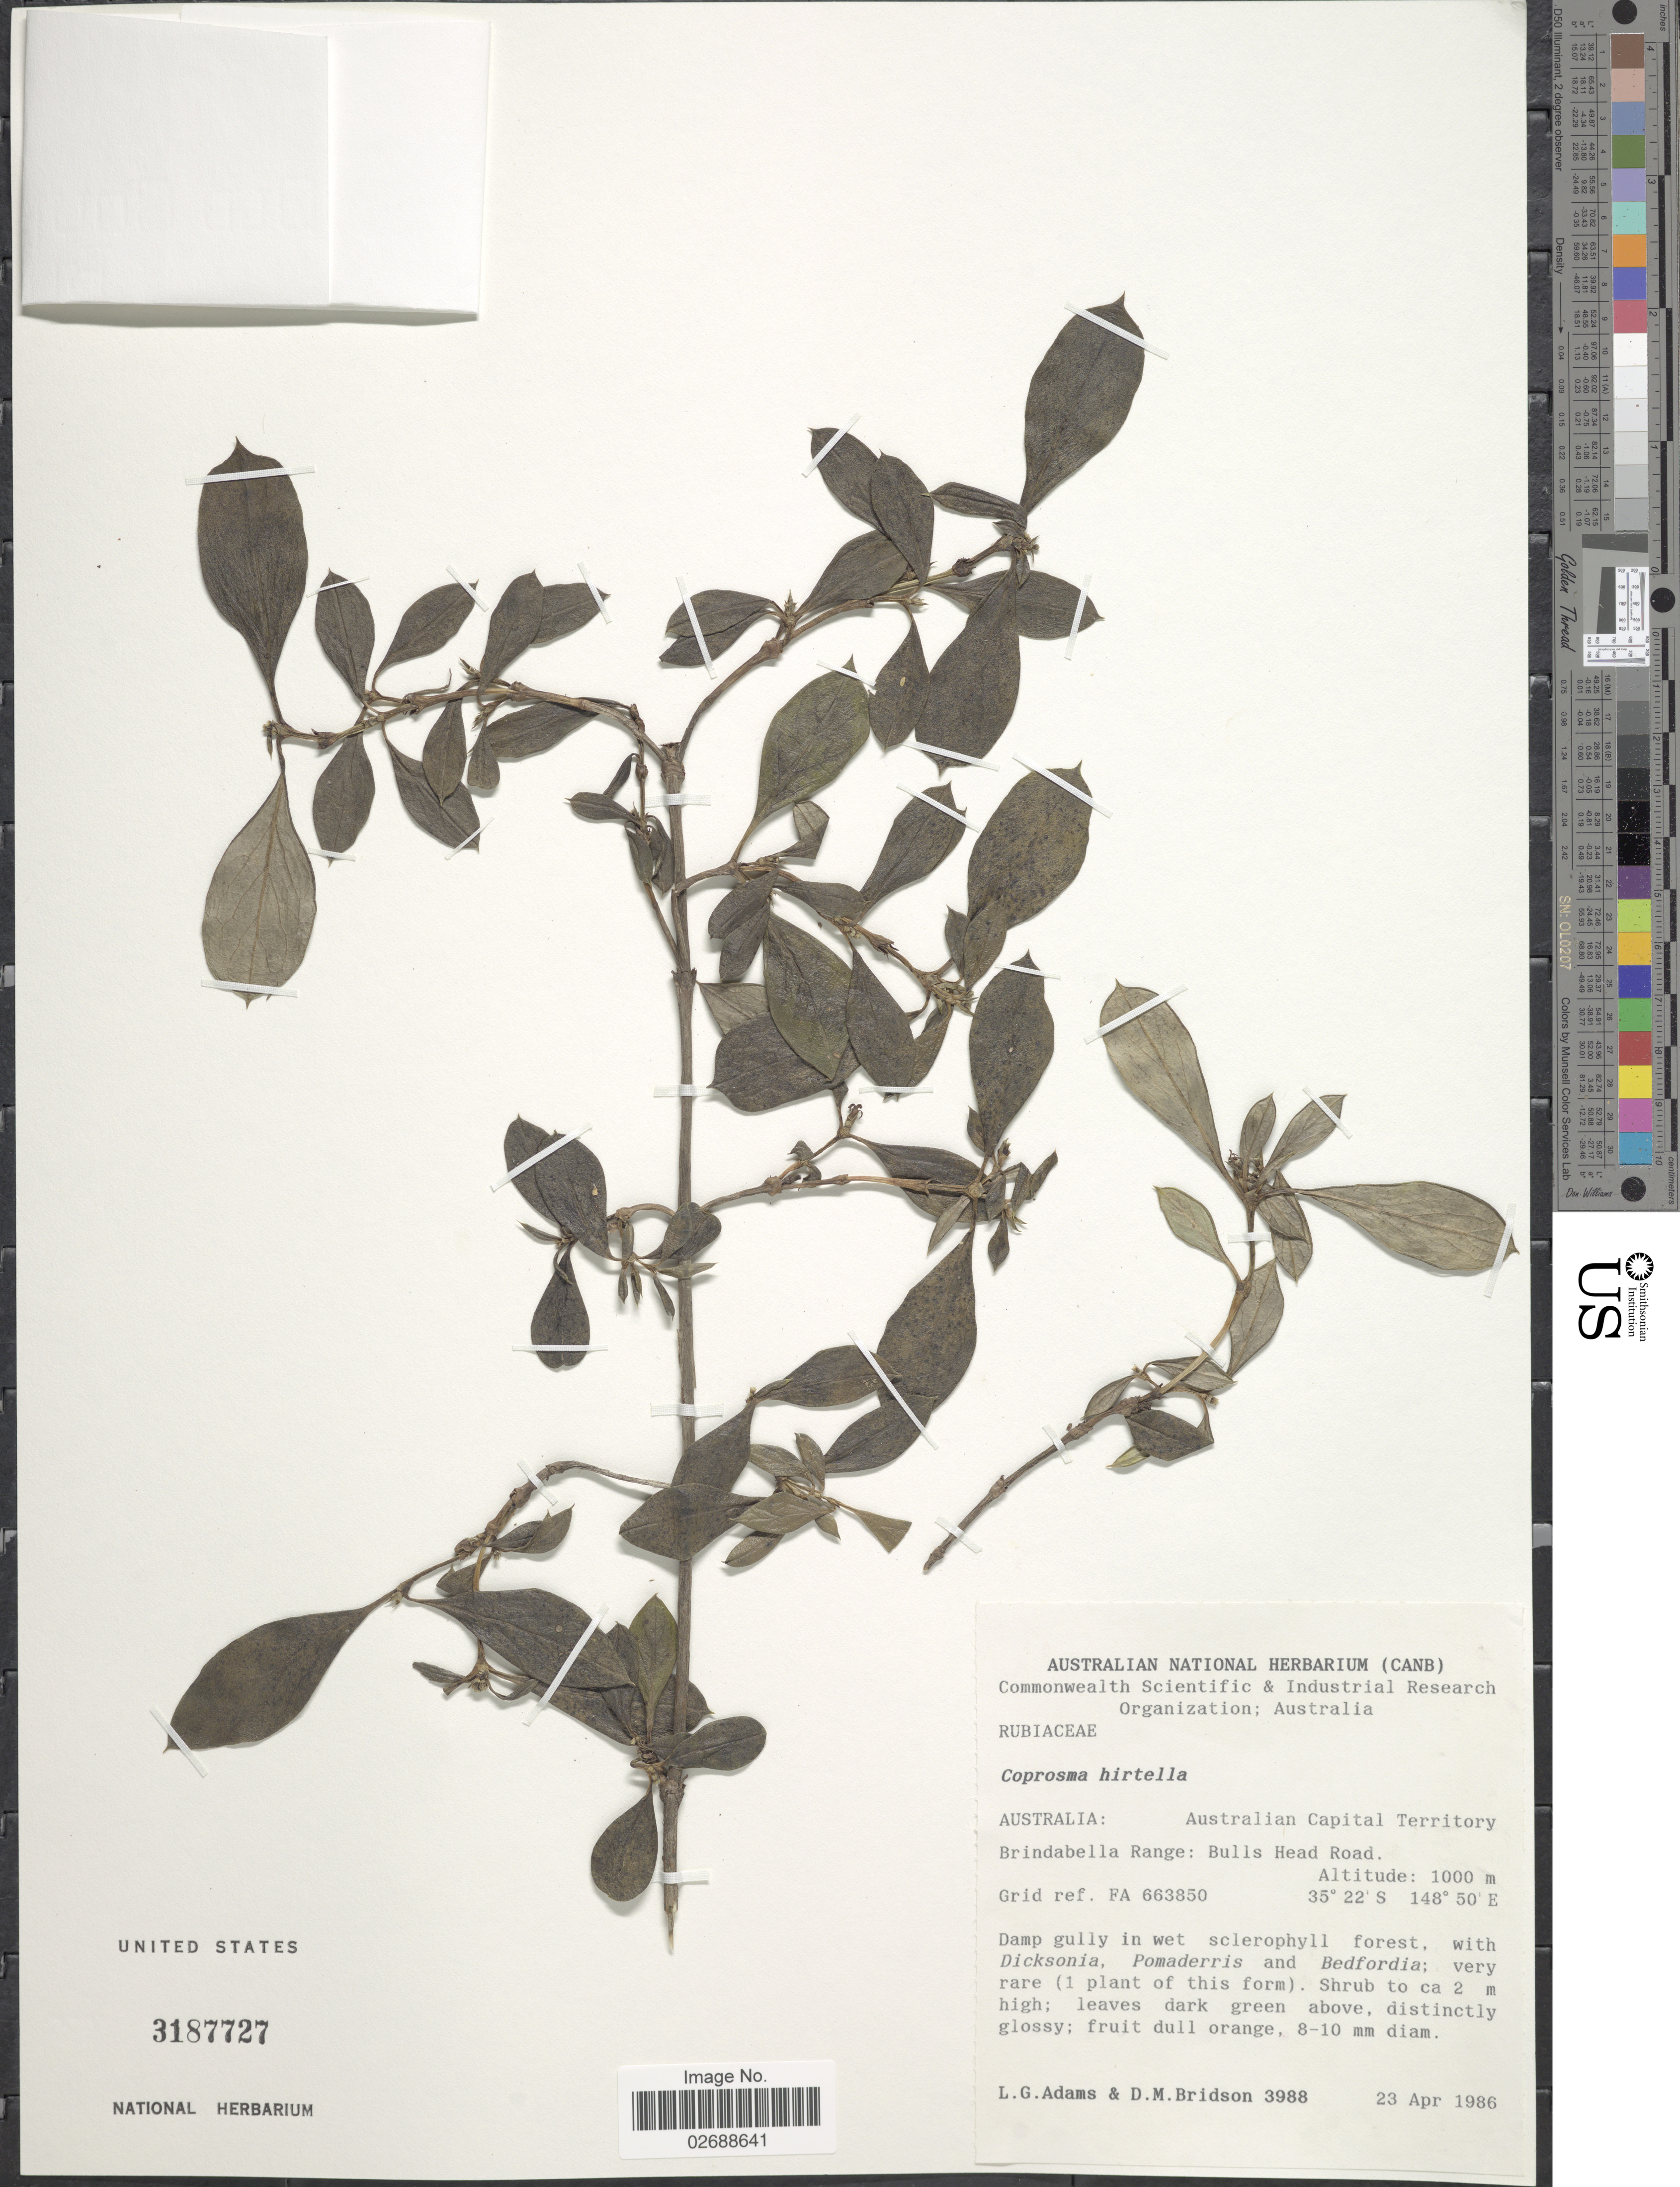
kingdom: Plantae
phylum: Tracheophyta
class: Magnoliopsida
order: Gentianales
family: Rubiaceae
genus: Coprosma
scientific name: Coprosma hirtella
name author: Labill.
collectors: L. G. Adams & D. Bridson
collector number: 3988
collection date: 1986-04-23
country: Australia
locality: Australian Capital Territory. Brindabella Range: bulls Head Road. Grid Ref. FA 663850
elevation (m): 1000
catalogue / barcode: US 3187727